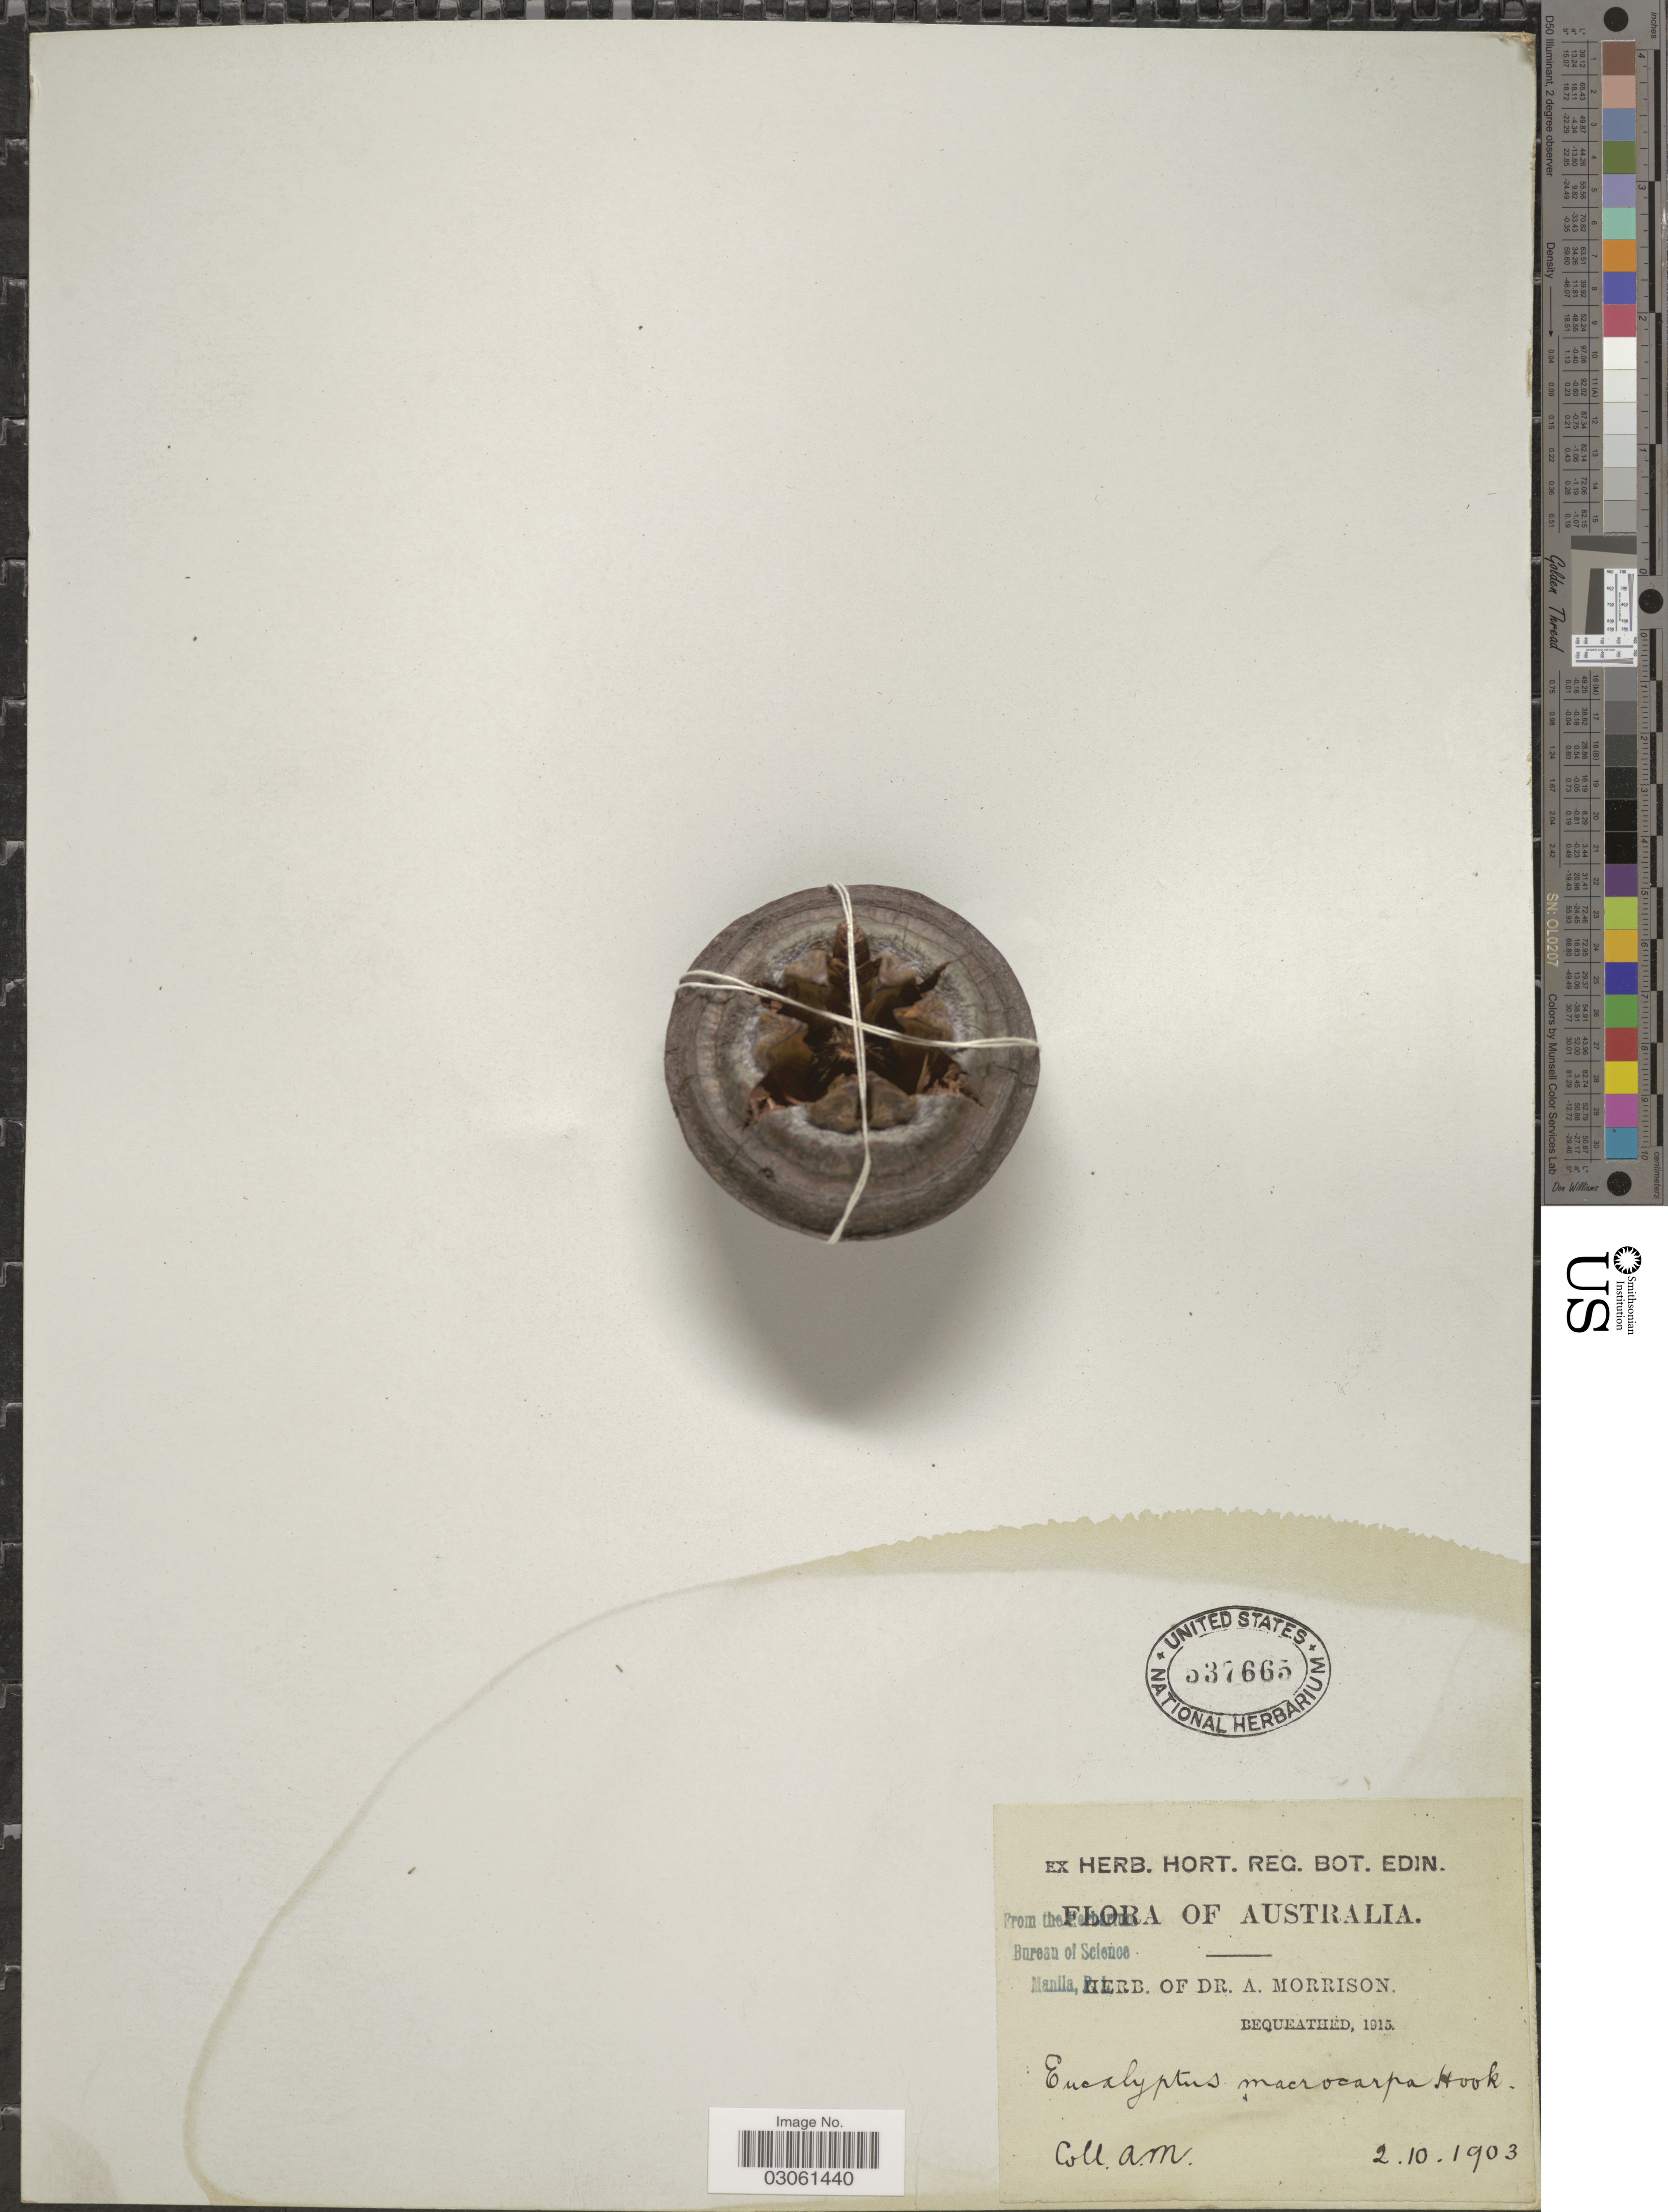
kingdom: Plantae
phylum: Tracheophyta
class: Magnoliopsida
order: Myrtales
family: Myrtaceae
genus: Eucalyptus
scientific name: Eucalyptus macrocarpa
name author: Hook.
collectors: A. Morrison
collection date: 1903-10-02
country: Australia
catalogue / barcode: US 537665